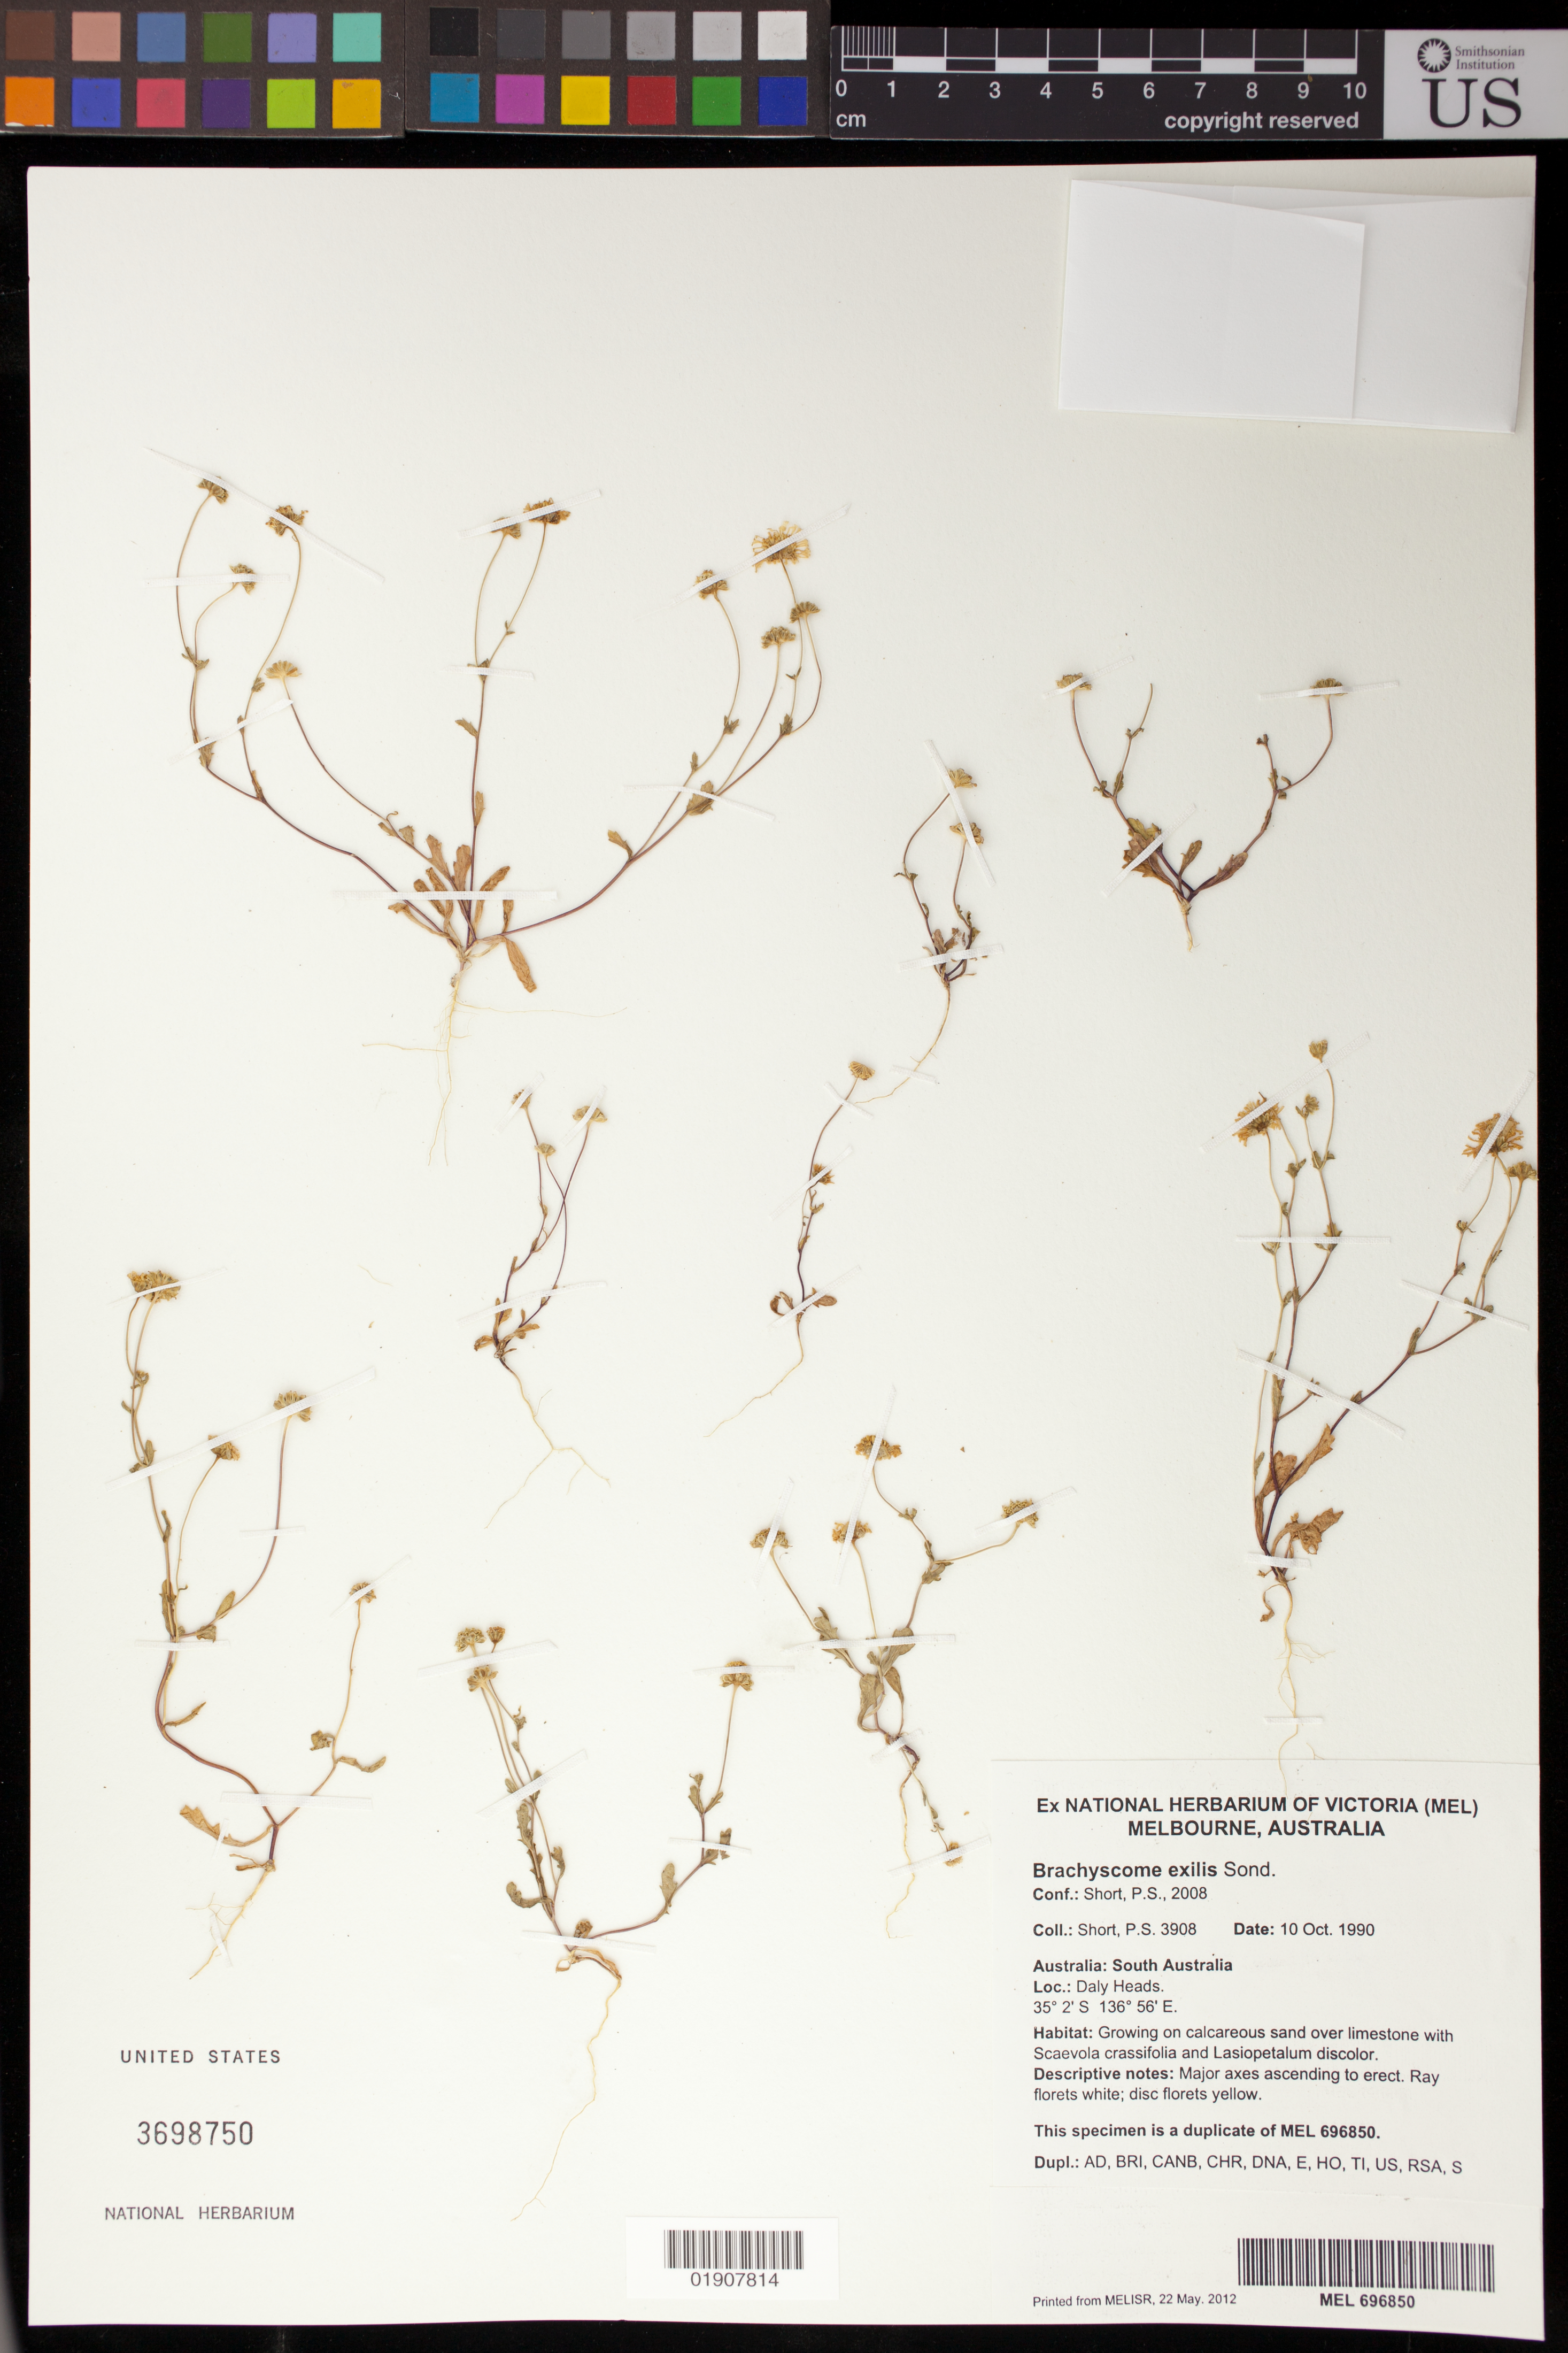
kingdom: Plantae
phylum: Tracheophyta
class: Magnoliopsida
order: Asterales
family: Asteraceae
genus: Brachyscome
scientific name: Brachyscome exilis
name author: Sond.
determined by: Short, P. S.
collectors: P. Short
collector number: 3908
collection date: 1990-10-10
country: Australia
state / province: South Australia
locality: Daly Heads.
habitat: Growing on calcareous sand over limestone.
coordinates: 35 2 S, 136 56 E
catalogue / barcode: US 3698750